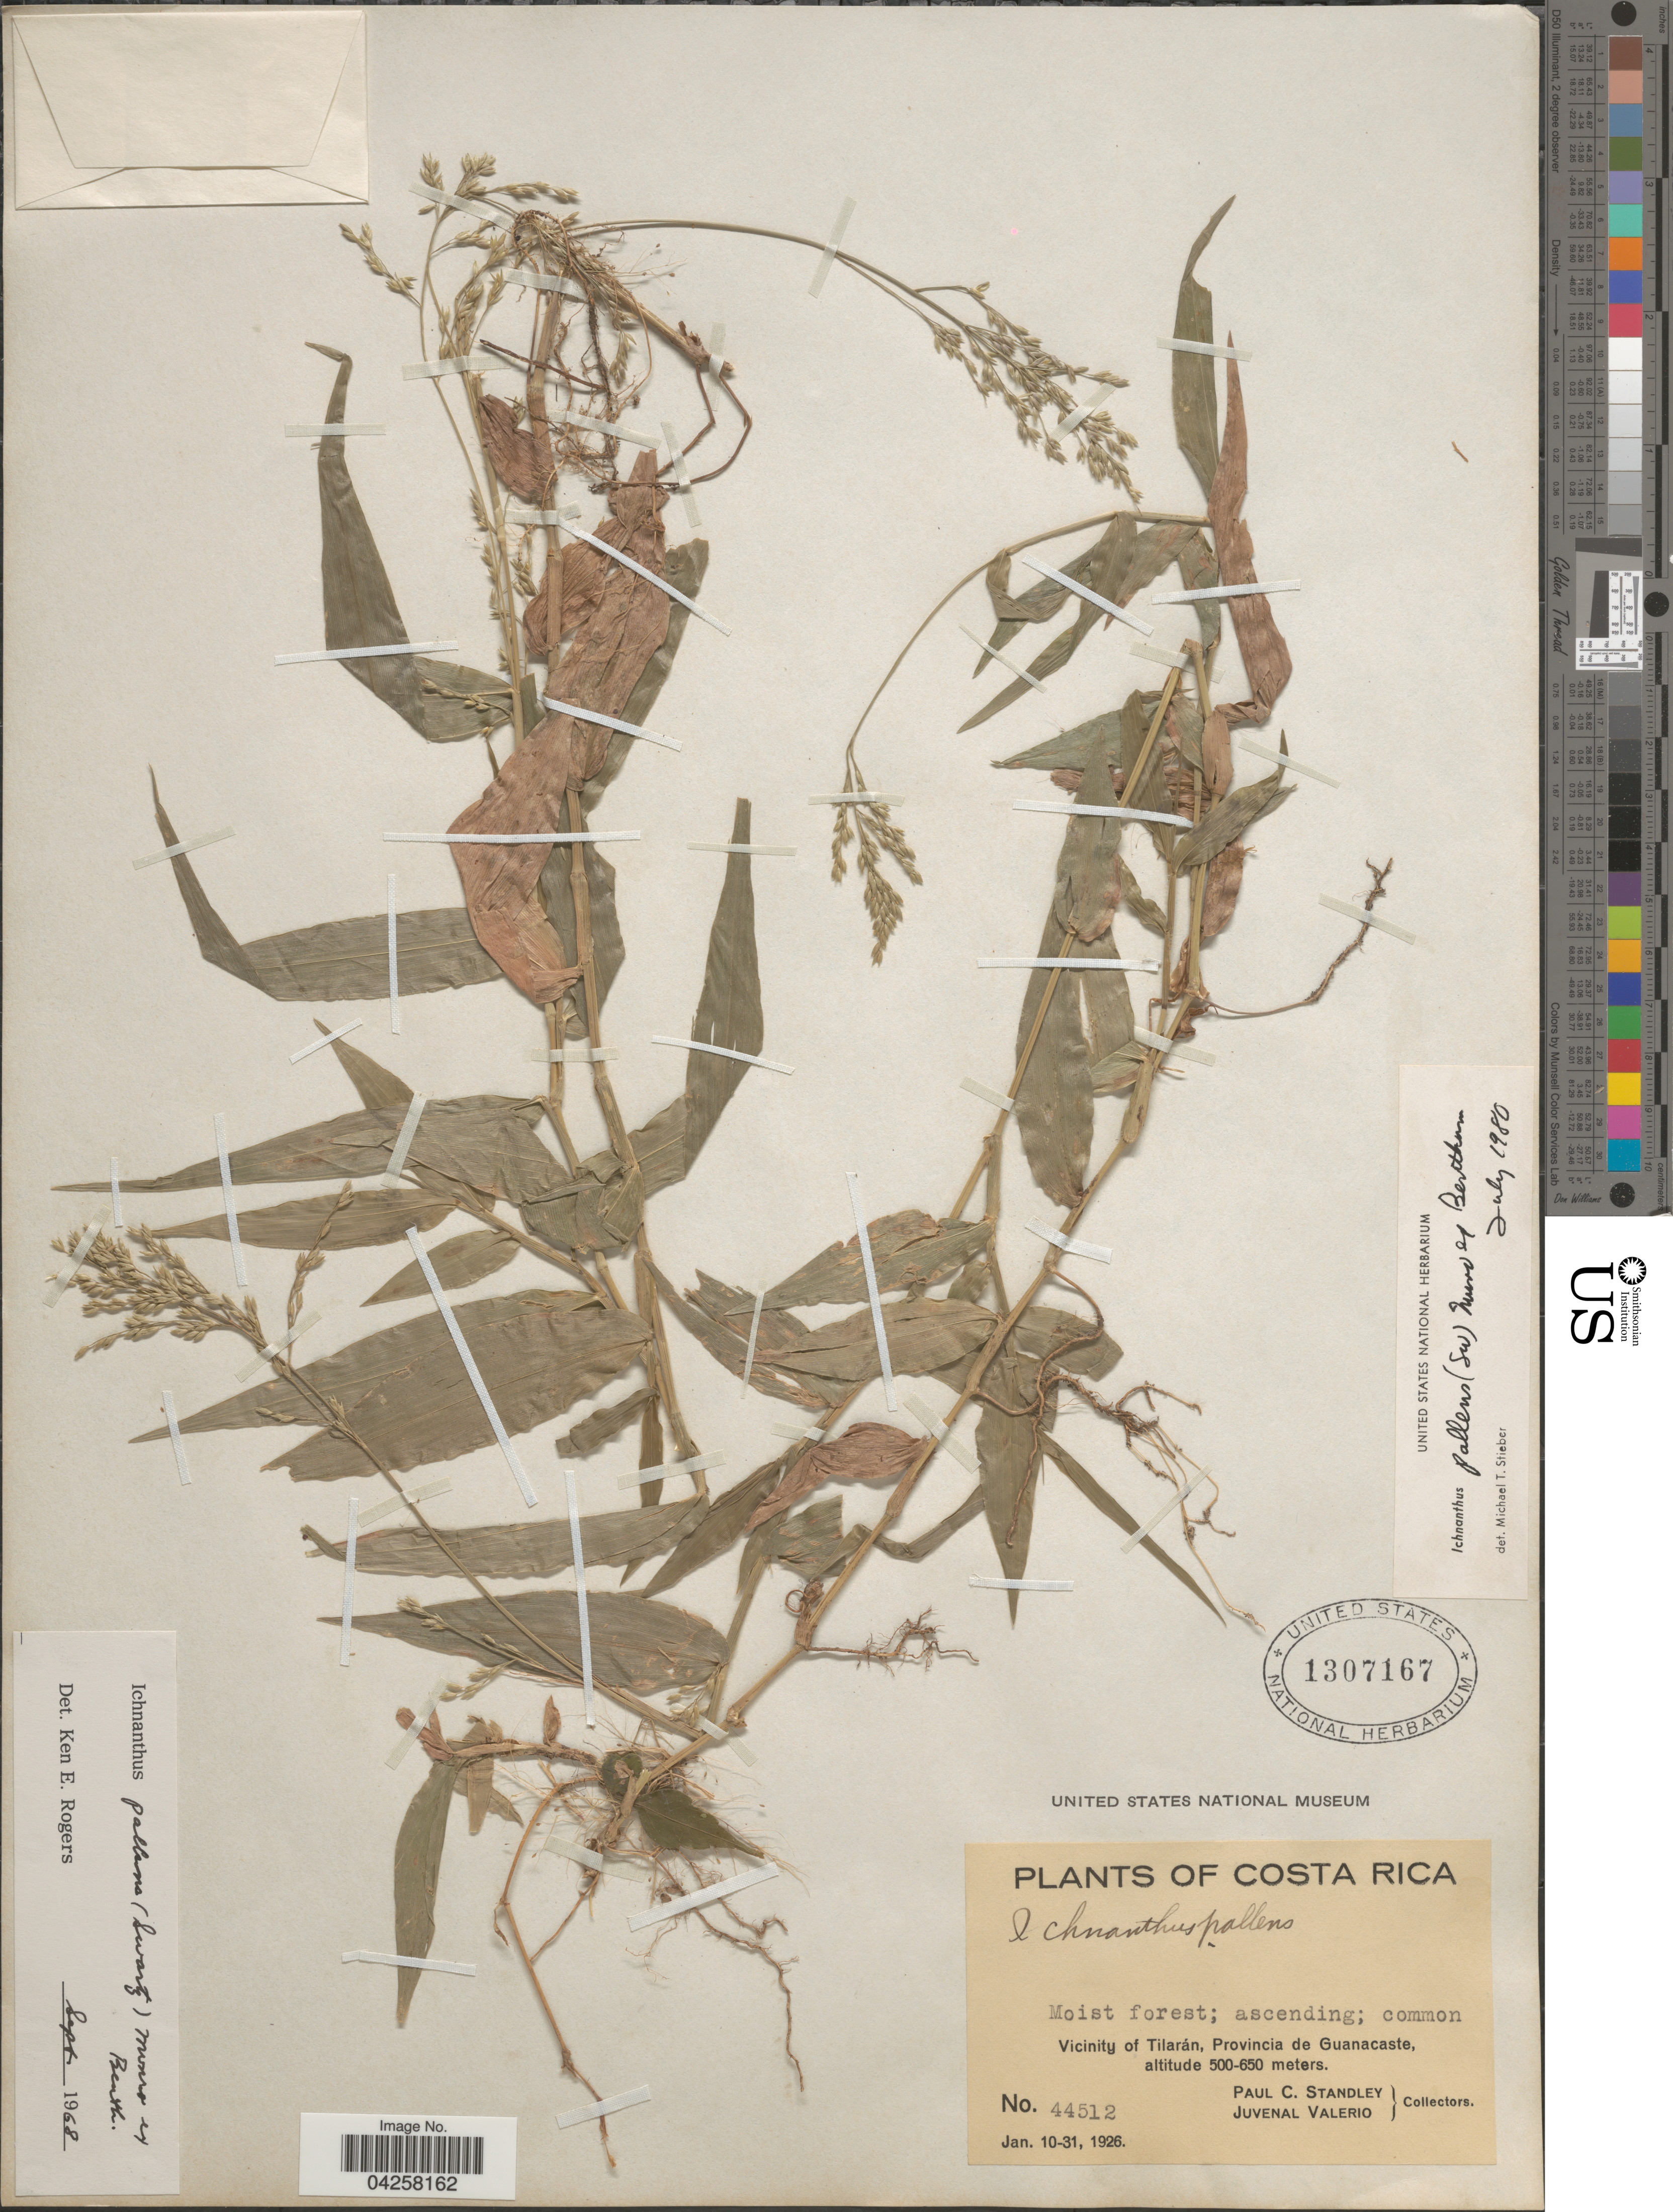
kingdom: Plantae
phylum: Tracheophyta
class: Liliopsida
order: Poales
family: Poaceae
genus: Ichnanthus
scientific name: Ichnanthus pallens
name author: (Sw.) Munro ex Benth.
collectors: P. C. Standley & J. Valerio R.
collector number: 44512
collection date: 1926-01-10/1926-01-31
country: Costa Rica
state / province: Guanacaste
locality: Vicinity of Tilarán.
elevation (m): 500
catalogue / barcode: US 1307167